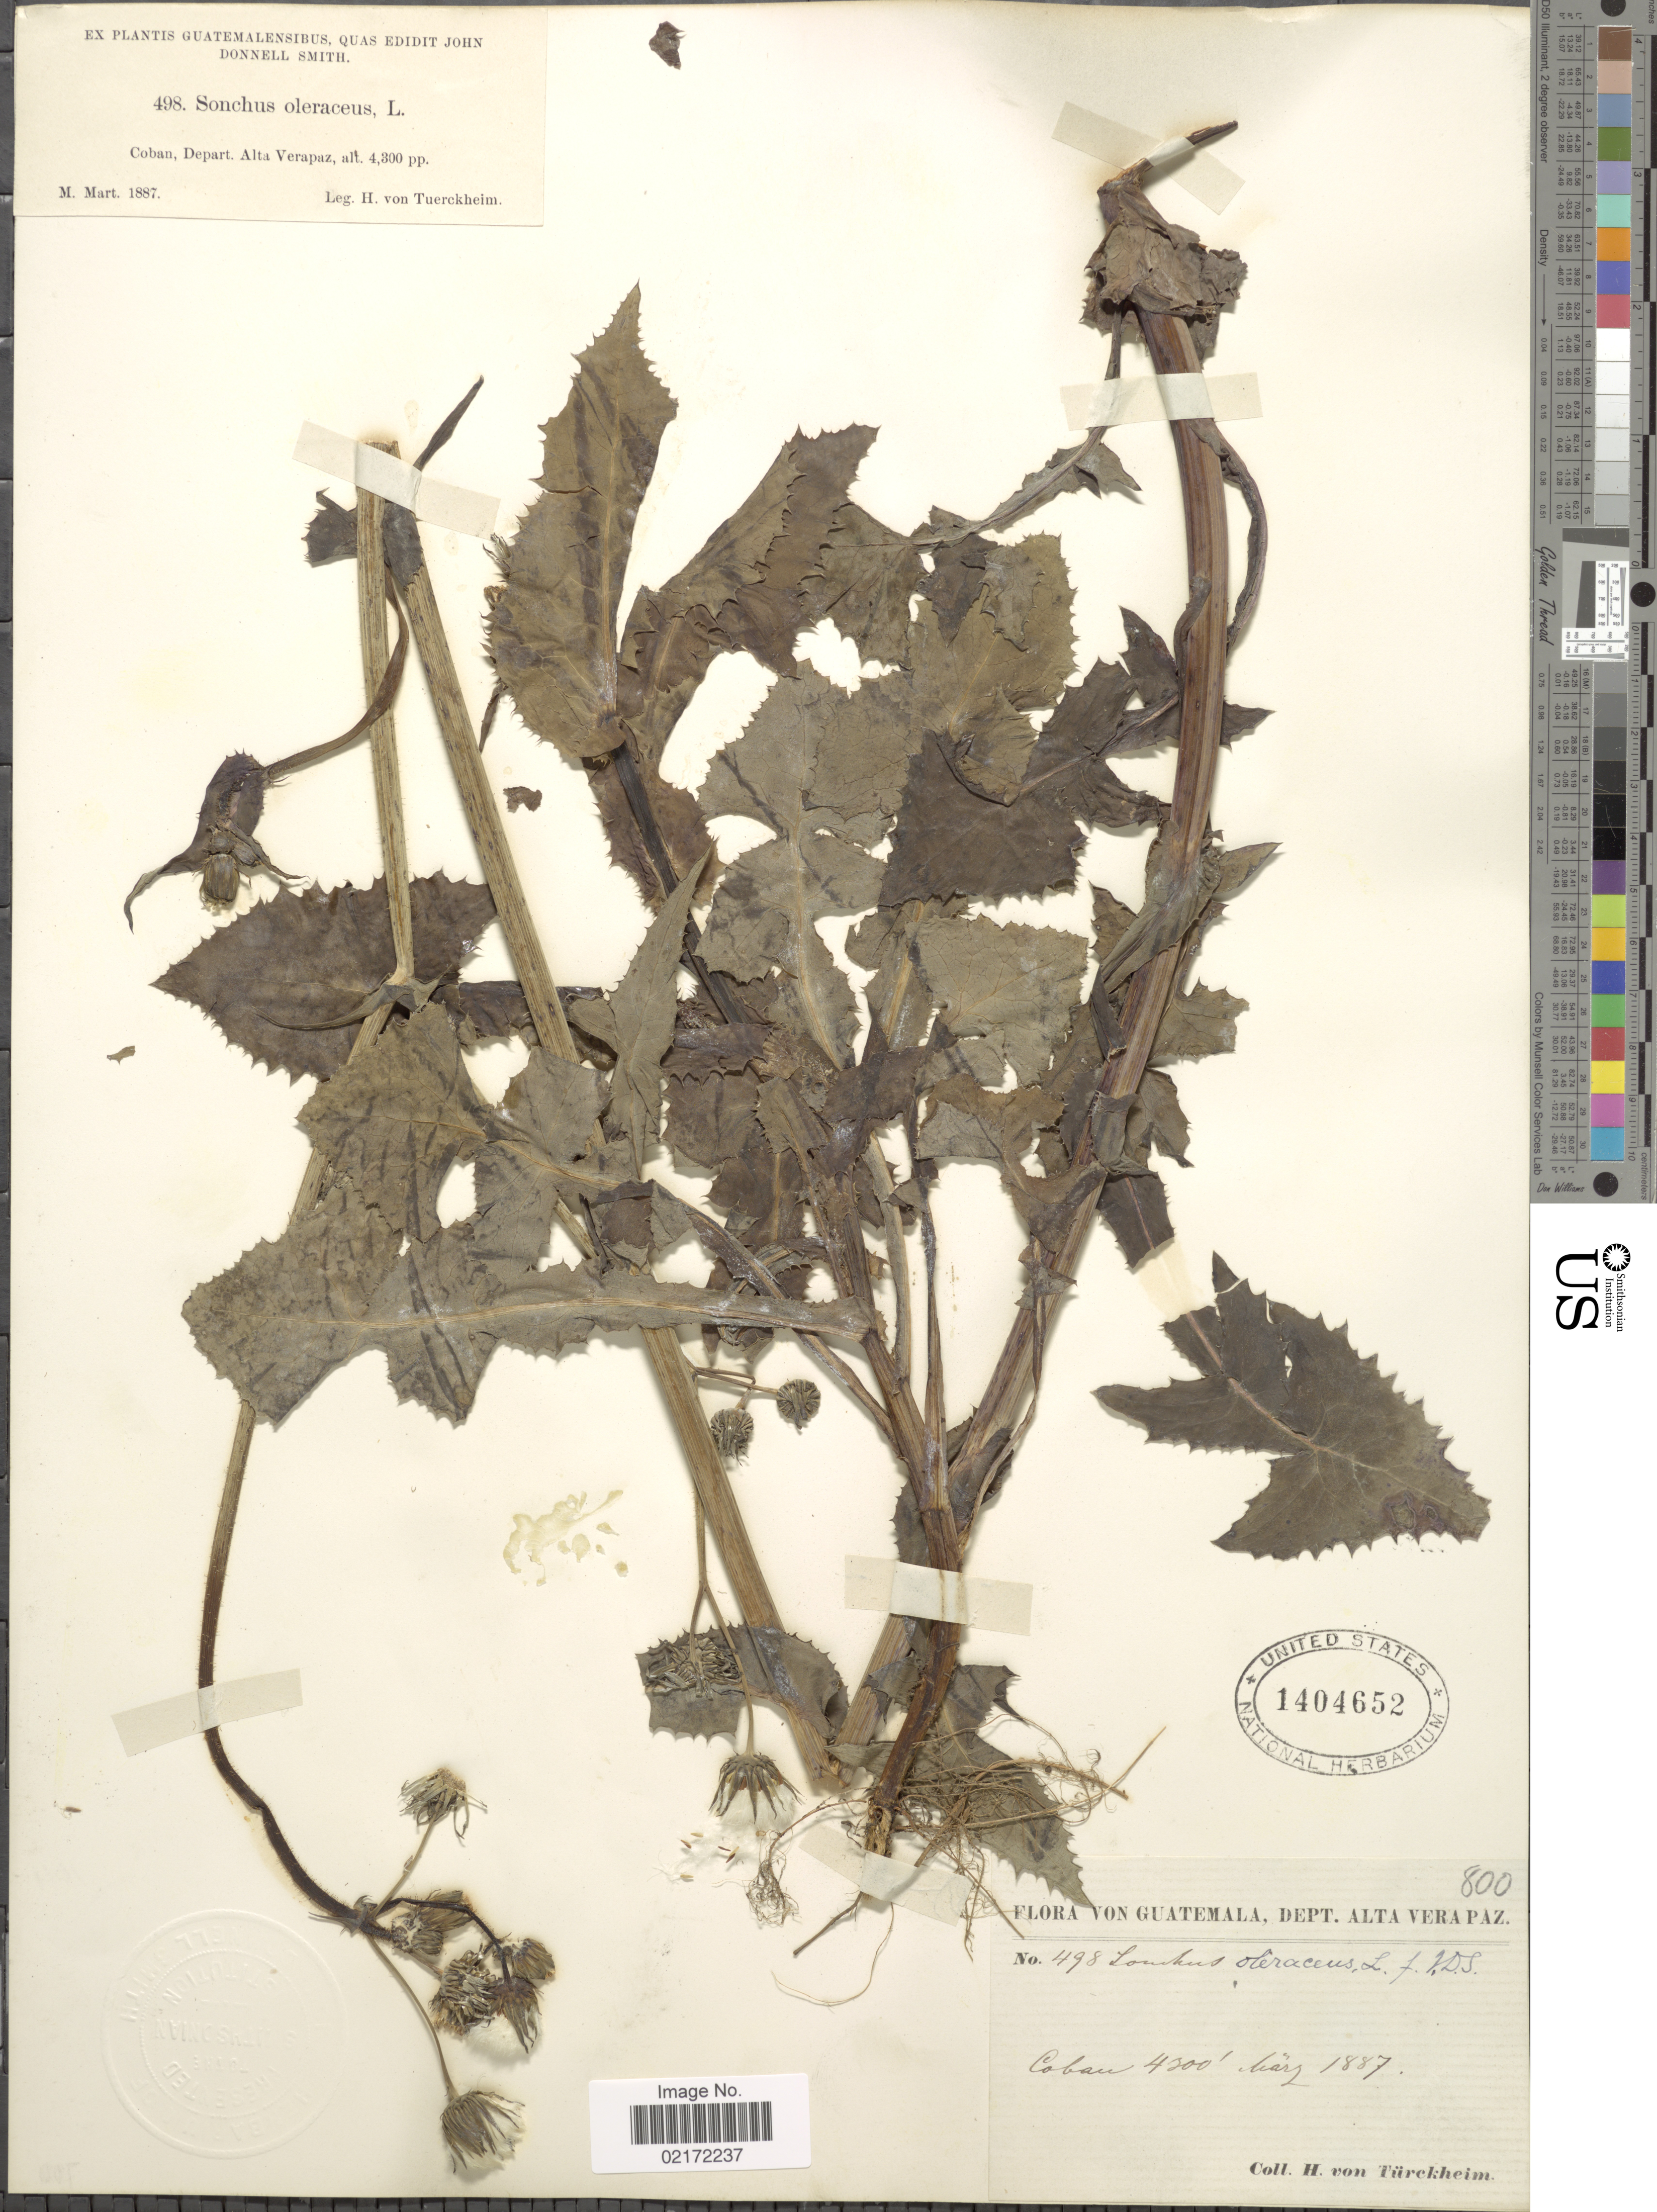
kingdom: Plantae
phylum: Tracheophyta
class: Magnoliopsida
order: Asterales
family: Asteraceae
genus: Sonchus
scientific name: Sonchus oleraceus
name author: L.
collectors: H. von Tuerckheim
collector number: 498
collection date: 1887-03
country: Guatemala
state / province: Alta Verapaz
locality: Coban, Depart. Alta Verapaz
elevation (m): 1311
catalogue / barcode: US 1404652